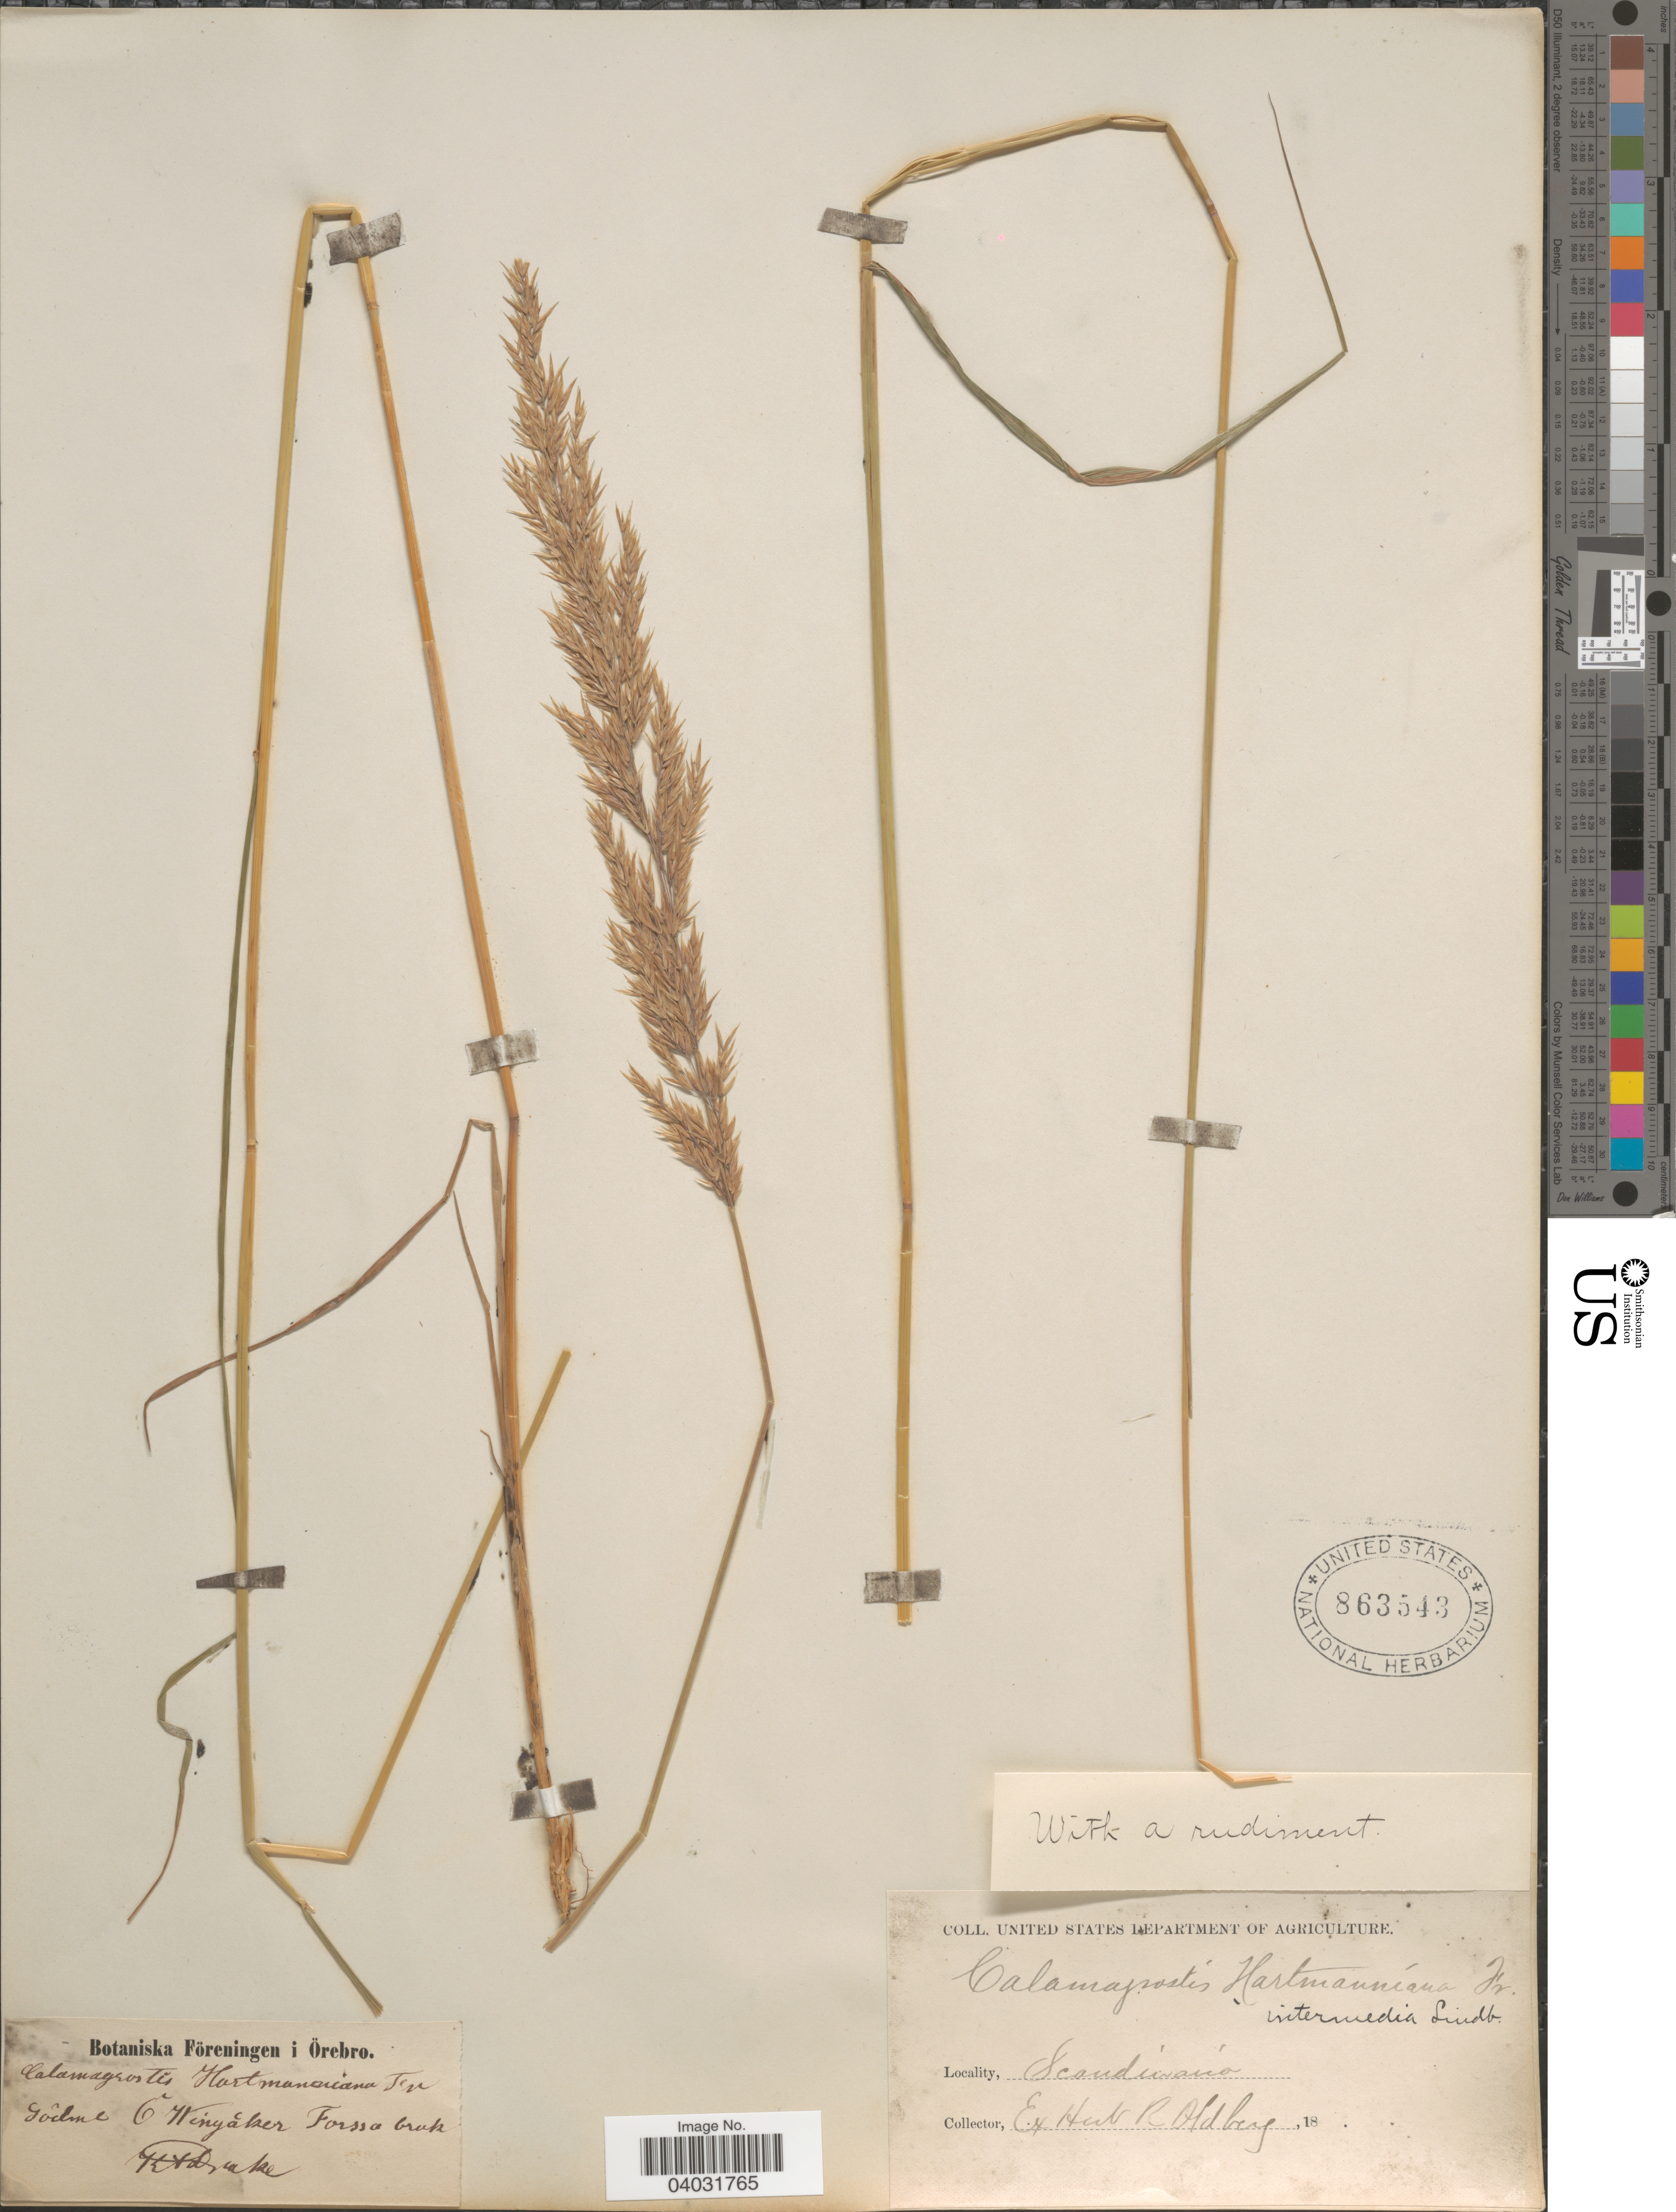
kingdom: Plantae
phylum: Tracheophyta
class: Liliopsida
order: Poales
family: Poaceae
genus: Calamagrostis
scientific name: Calamagrostis x hartmanniana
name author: Fries.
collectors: ex herb. R. Oldberg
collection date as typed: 18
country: Sweden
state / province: Örebro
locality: Gôlme G'Wingalser Forssa brak. Scandinavia.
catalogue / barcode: US 863543